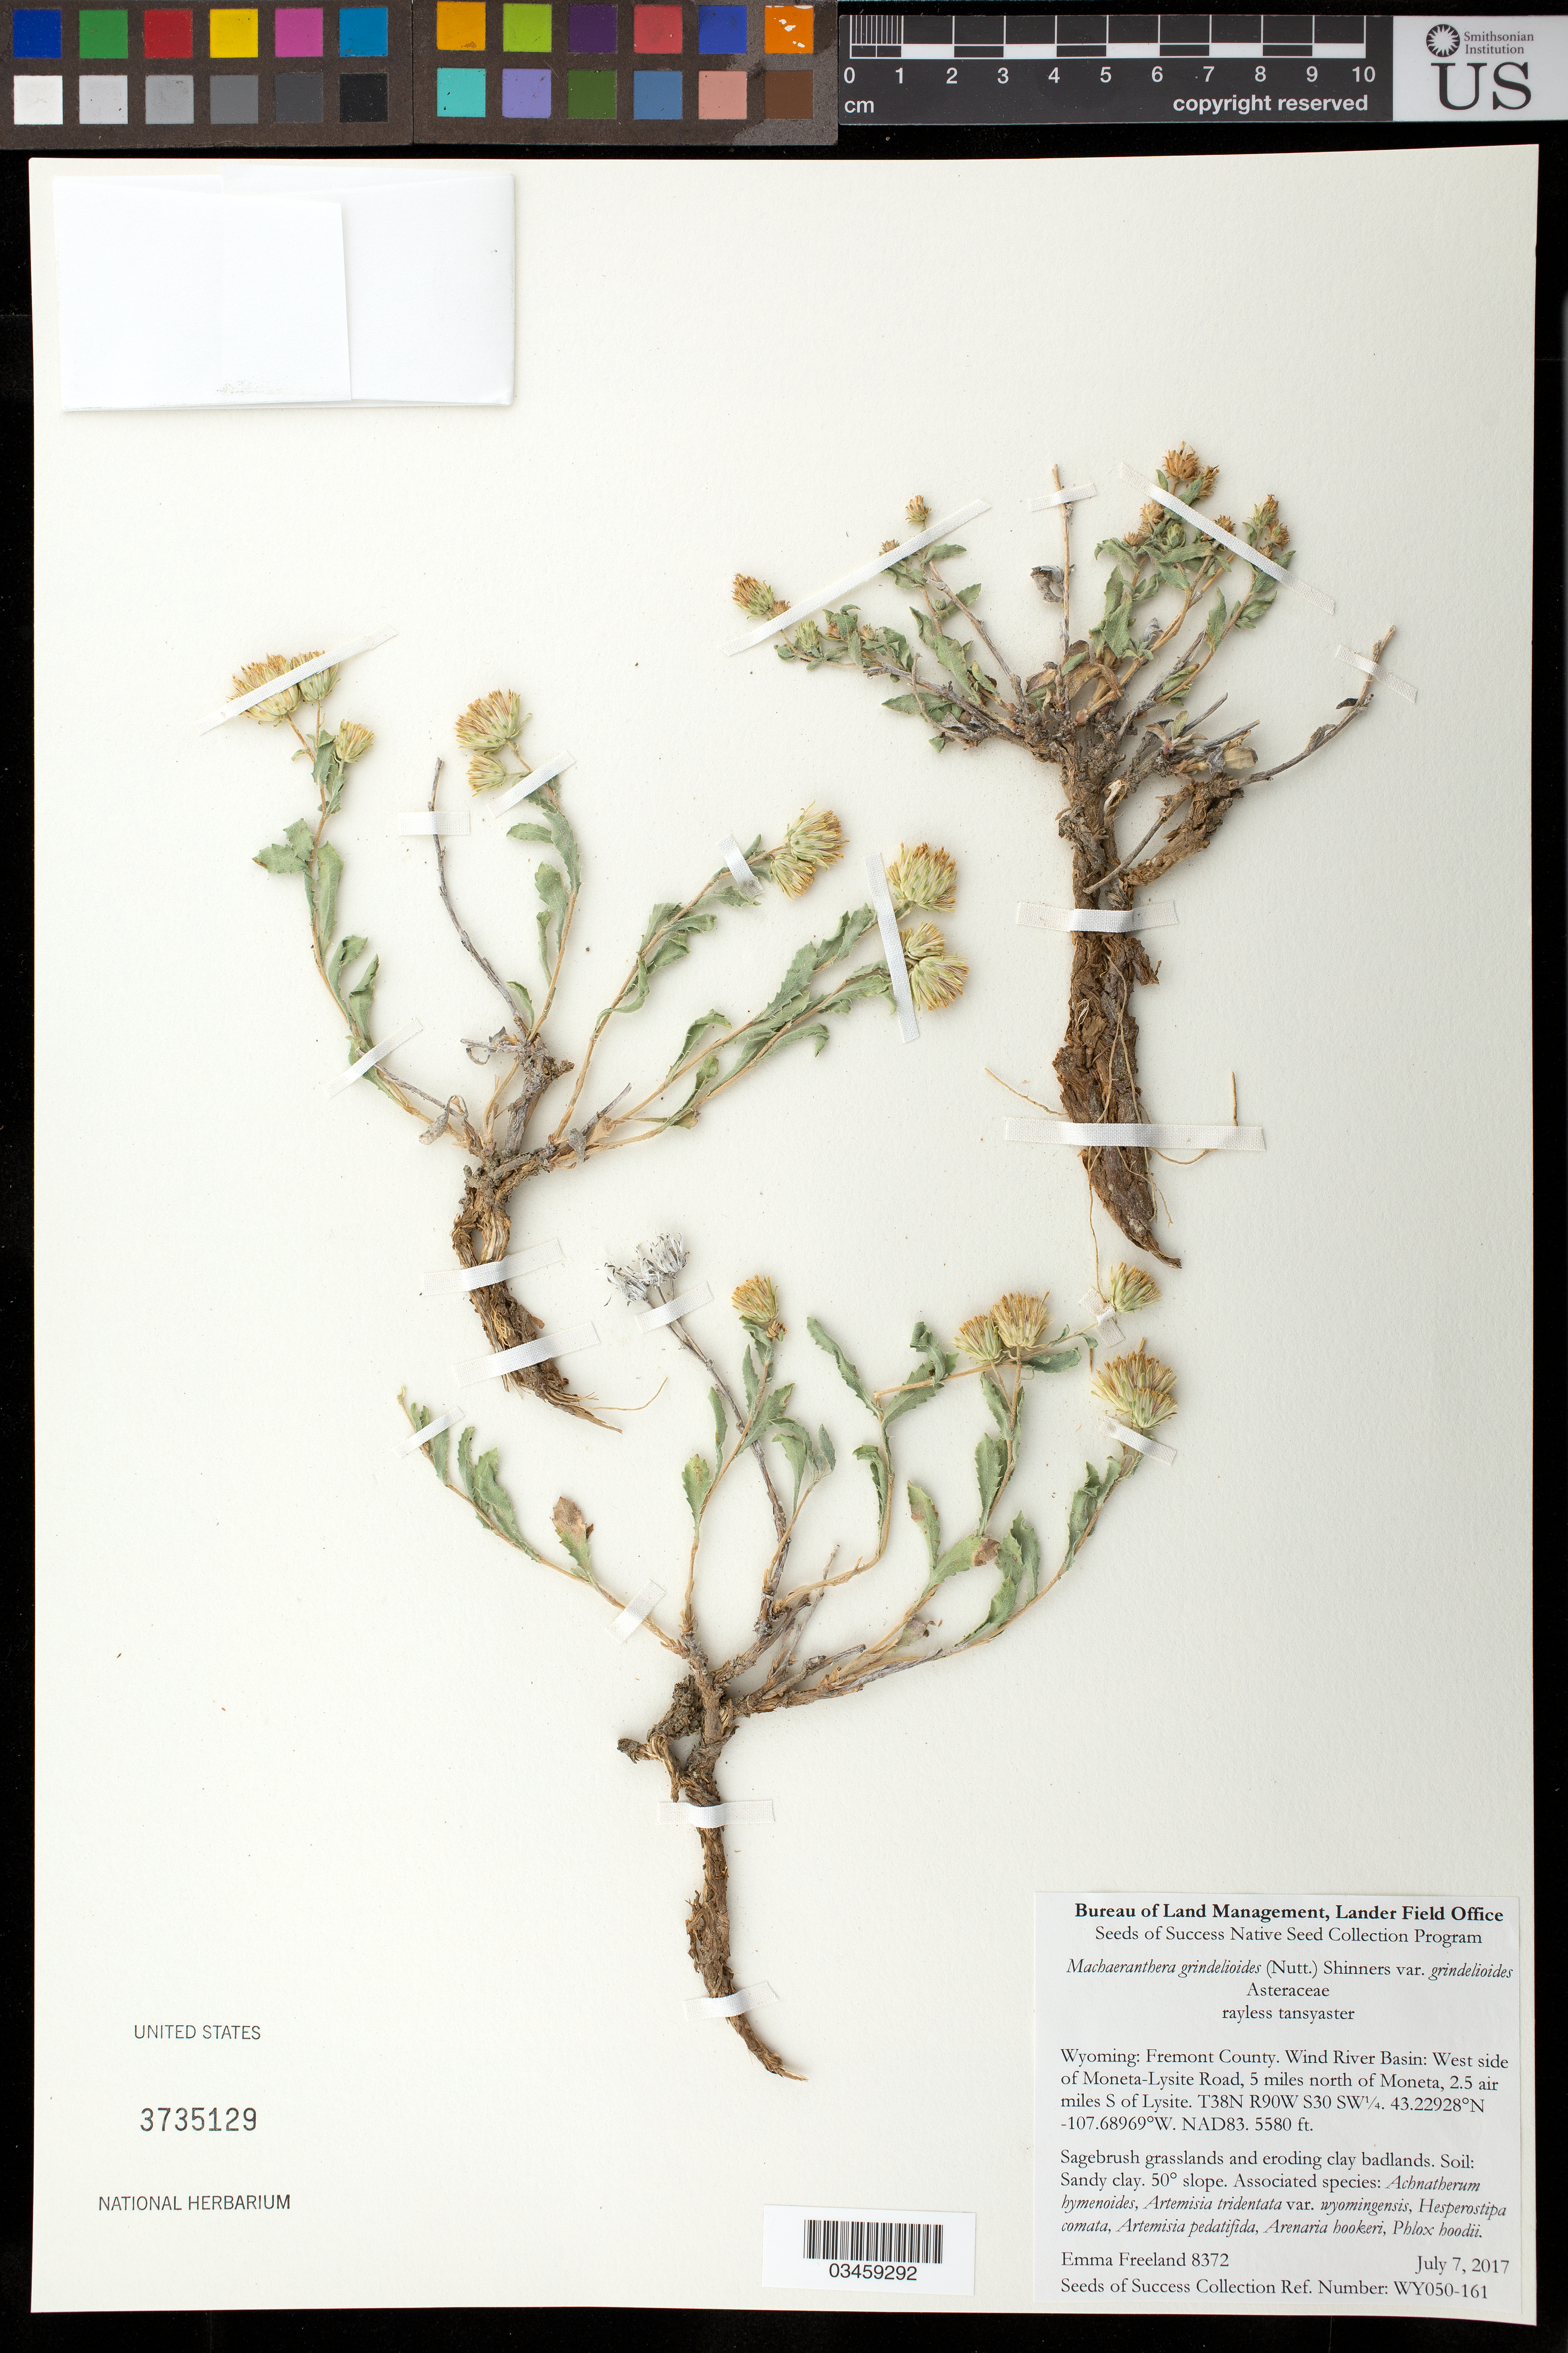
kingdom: Plantae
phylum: Tracheophyta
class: Magnoliopsida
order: Asterales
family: Asteraceae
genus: Machaeranthera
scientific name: Machaeranthera grindelioides var. grindelioides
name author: (Nutt.) Shinners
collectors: E. Freeland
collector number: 8372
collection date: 2017-07-07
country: United States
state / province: Wyoming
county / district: Fremont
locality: Wind River Basin, W side of Moneta-Lysite Road, 5 mi. N of Moneta, 2.5 air mi. S of Lysite, T38N R90W S30 SW1/4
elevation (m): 1701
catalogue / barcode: US 3735129